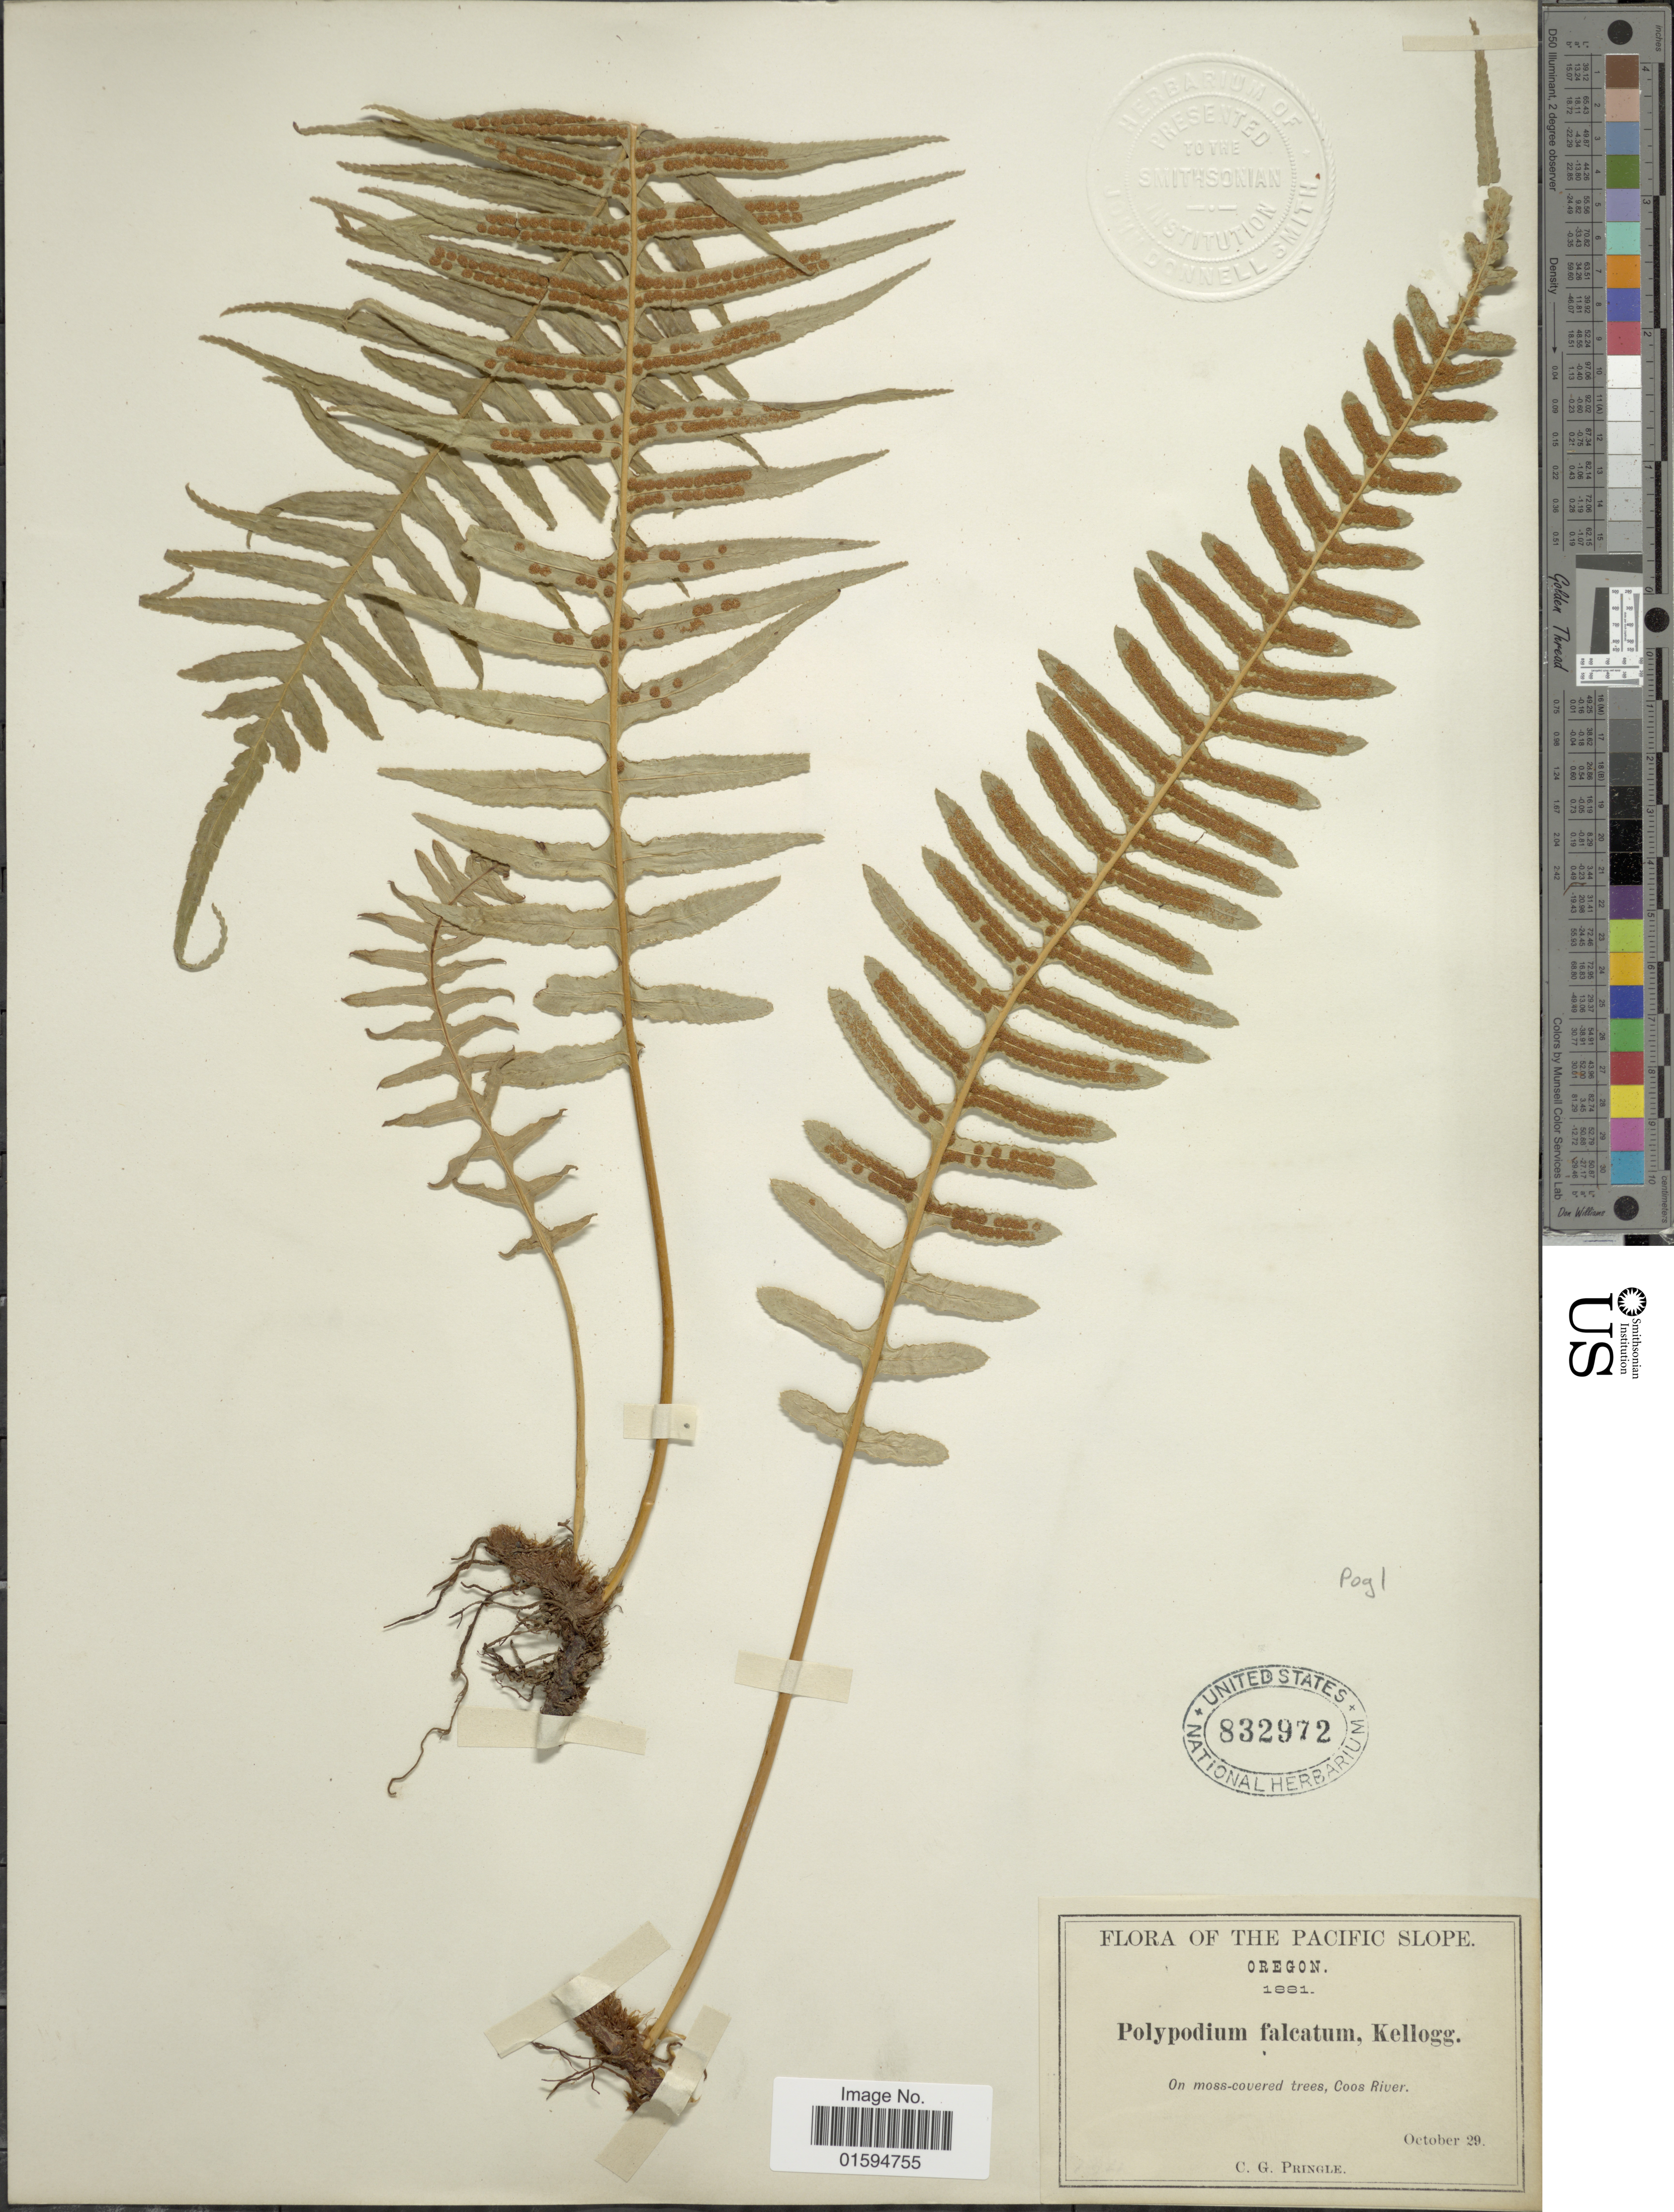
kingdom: Plantae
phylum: Tracheophyta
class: Polypodiopsida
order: Polypodiales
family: Polypodiaceae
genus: Polypodium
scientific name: Polypodium glycyrrhiza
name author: D.C. Eaton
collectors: C. G. Pringle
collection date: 1881-10-29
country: United States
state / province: Oregon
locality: The Pacific slope, On moss-coverd tress, Coos River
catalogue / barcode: US 832972